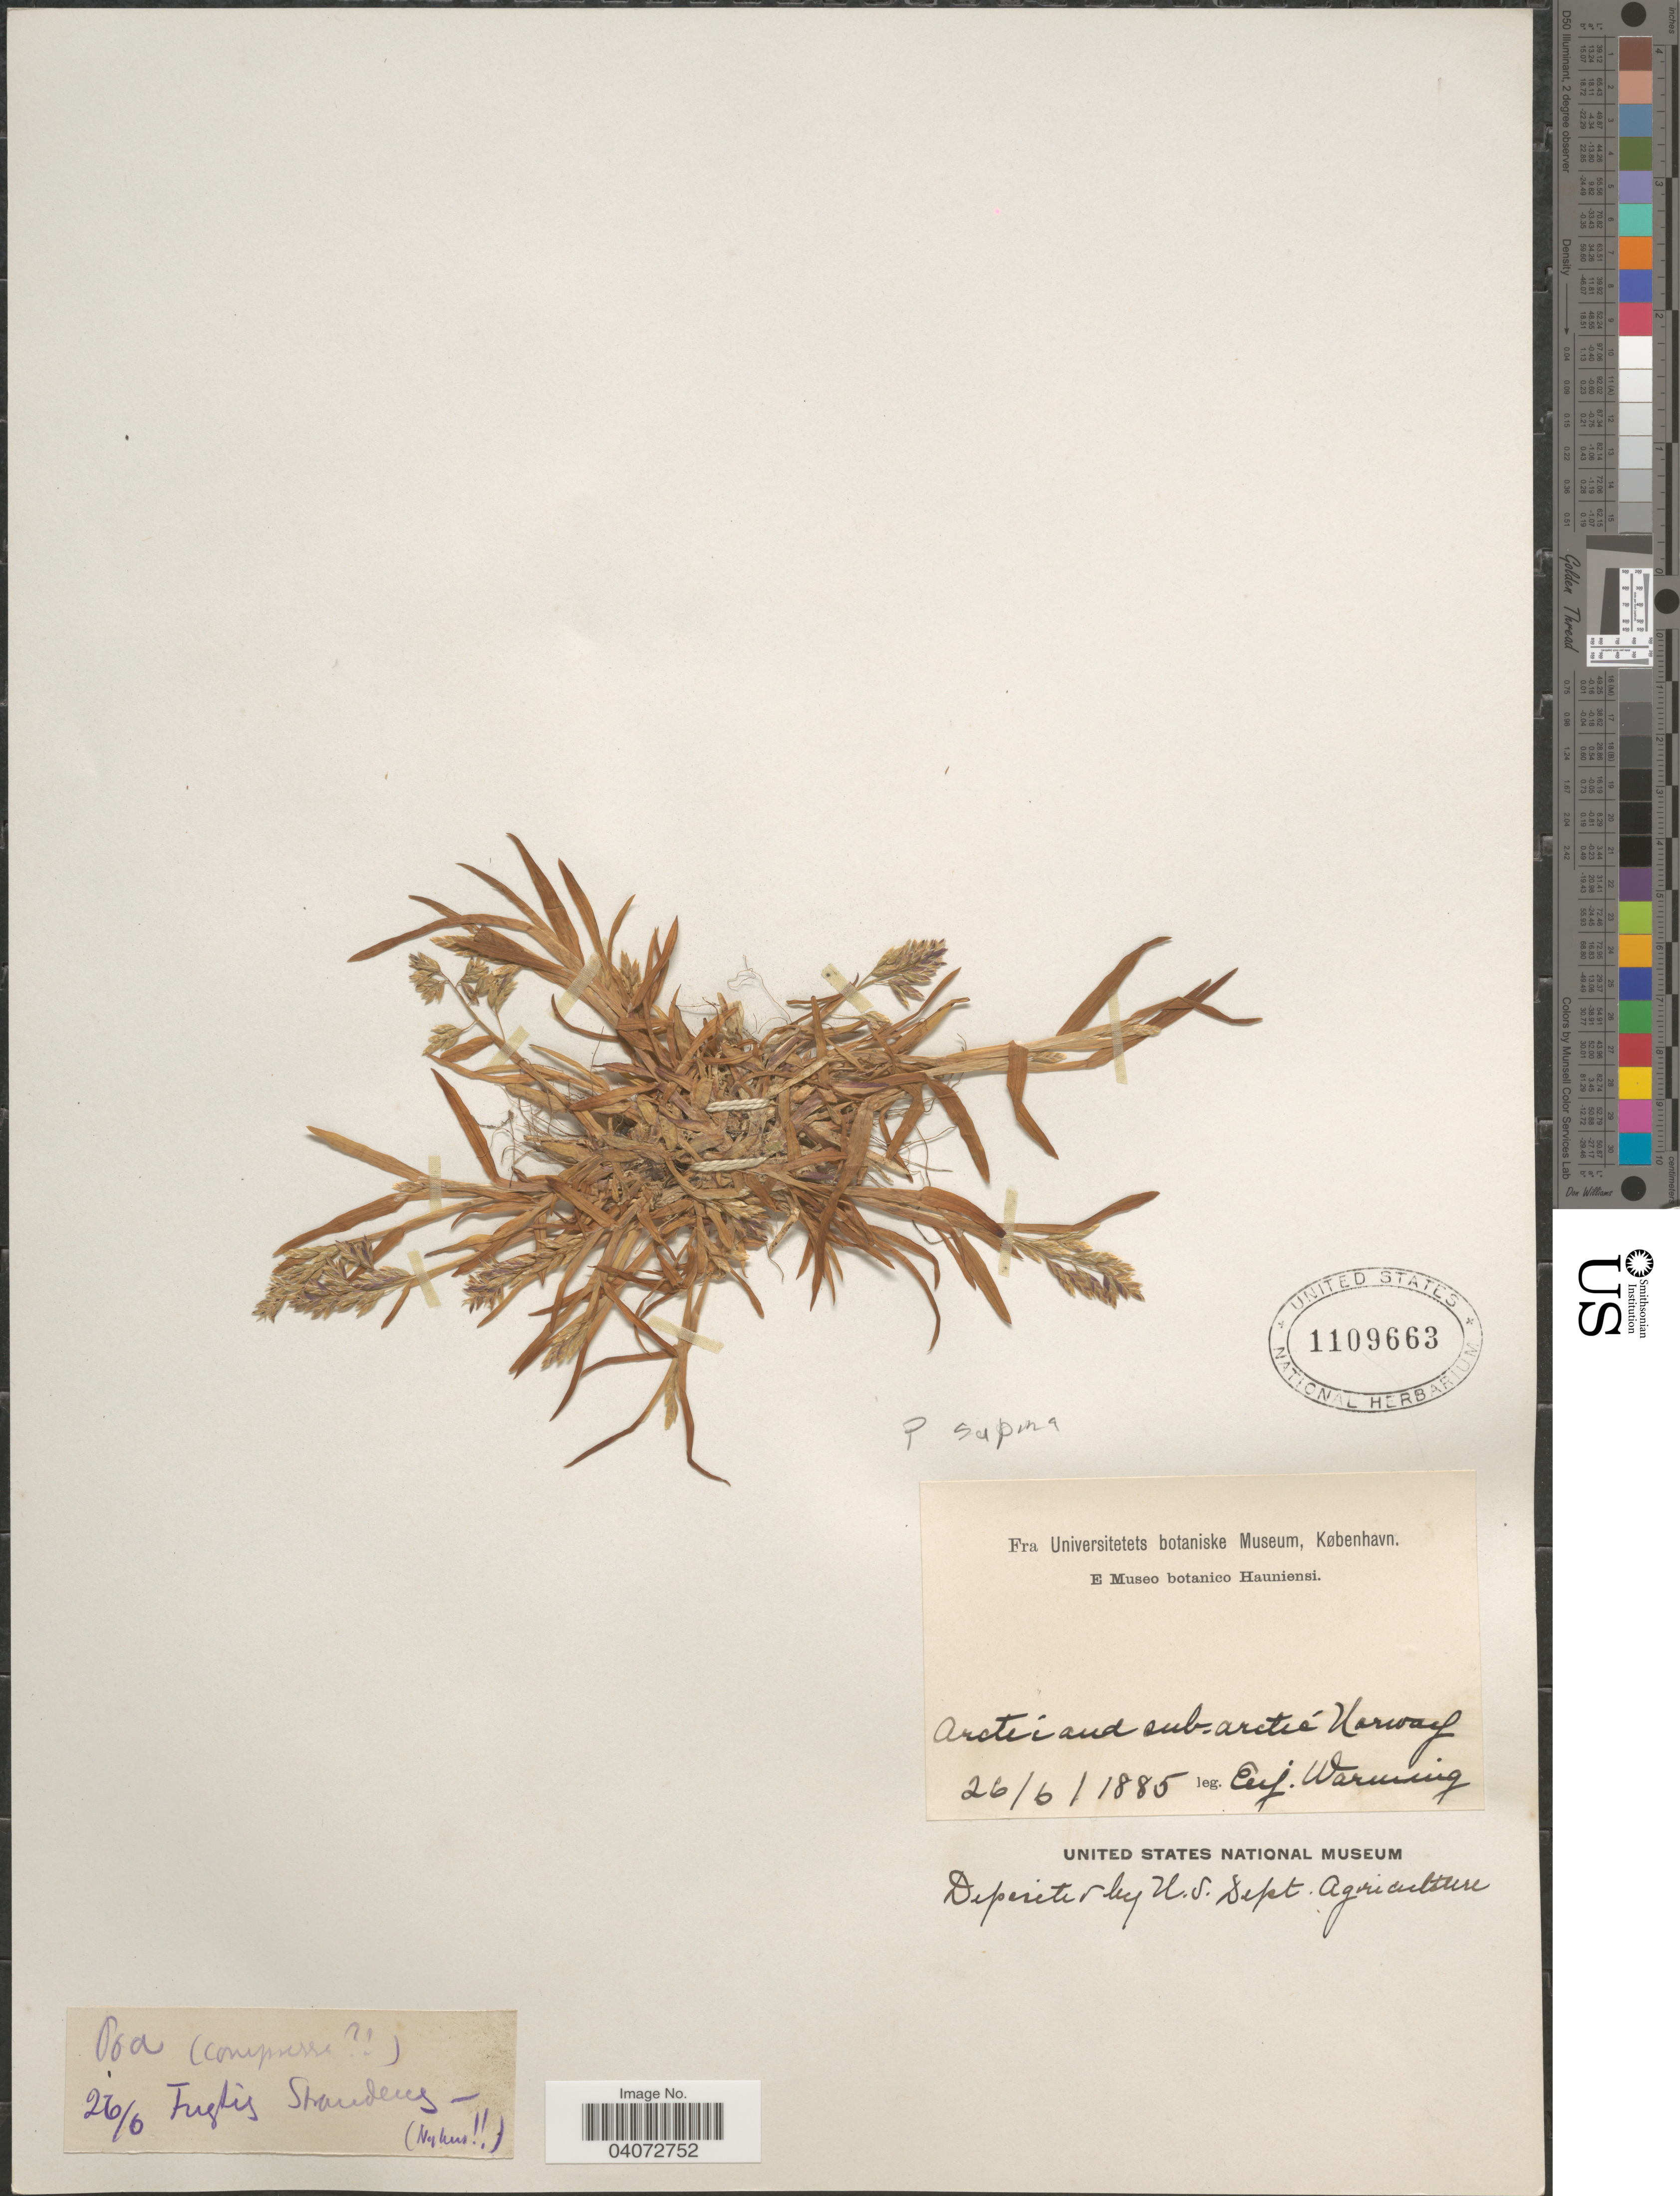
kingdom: Plantae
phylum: Tracheophyta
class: Liliopsida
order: Poales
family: Poaceae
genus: Poa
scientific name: Poa supina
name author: Schrad.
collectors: E. Warming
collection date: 1885-06-26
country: Norway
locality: Arctic and sub-arctic Norway.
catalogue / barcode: US 1109663